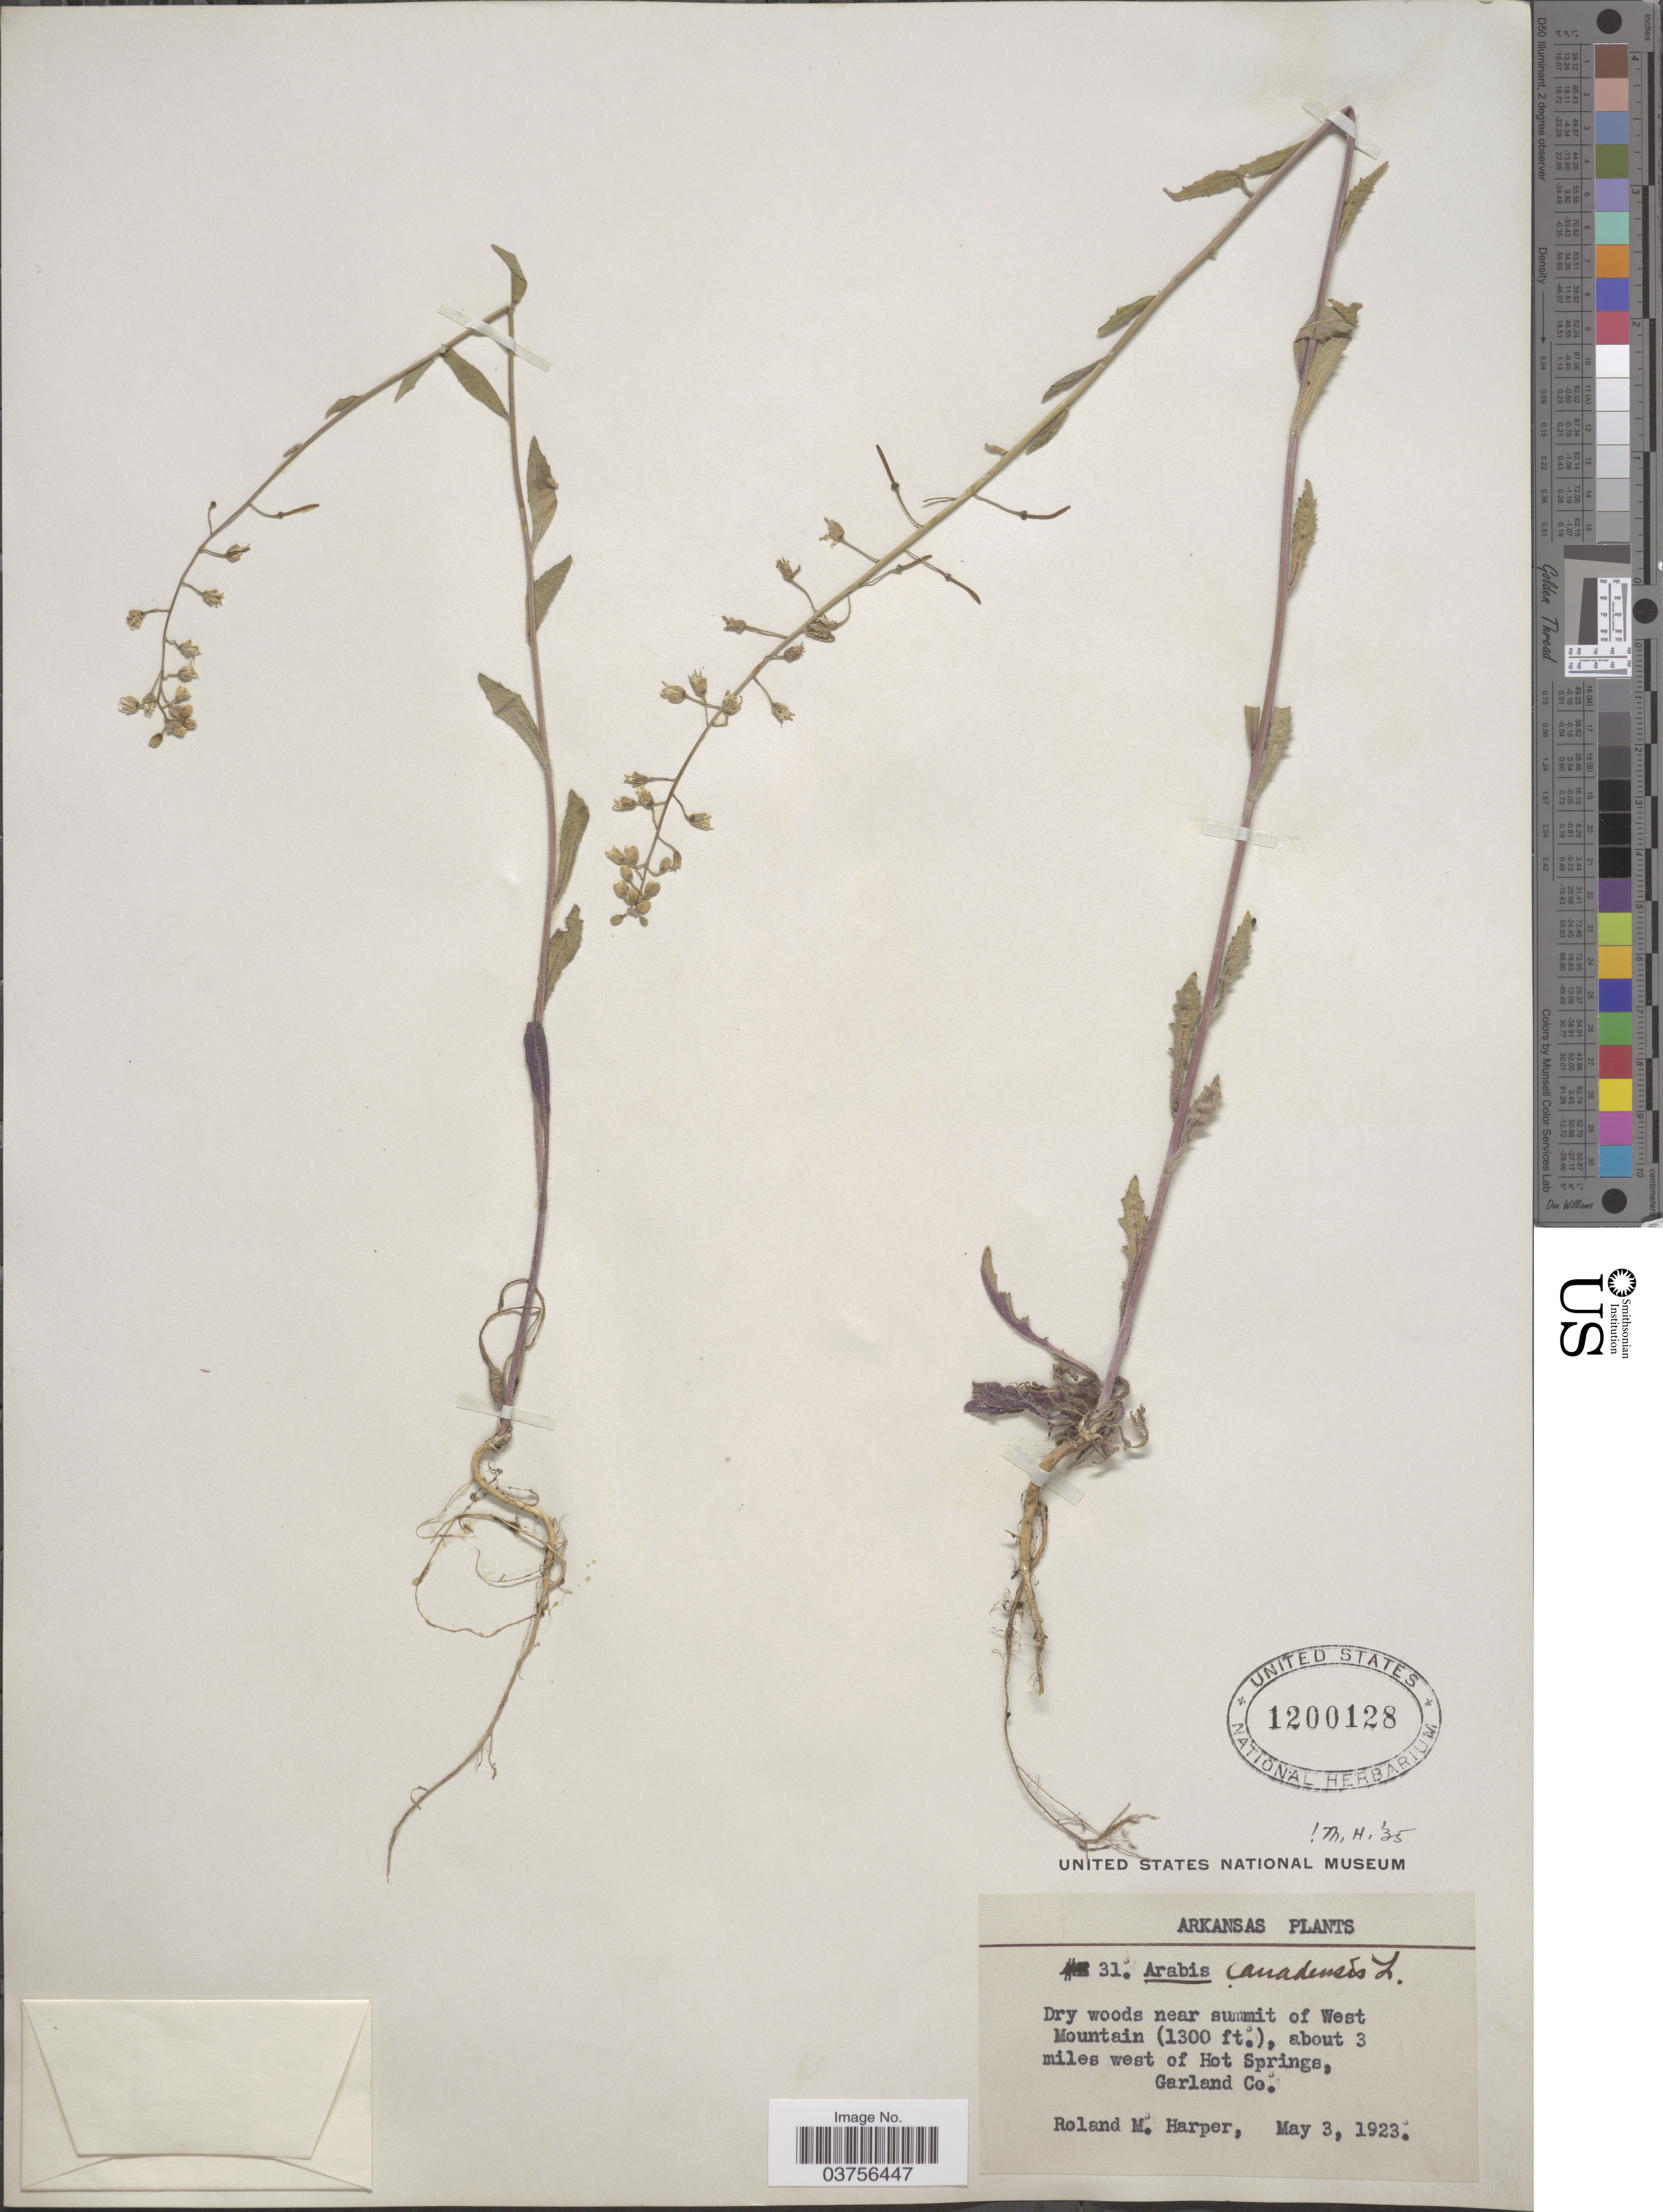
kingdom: Plantae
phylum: Tracheophyta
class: Magnoliopsida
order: Brassicales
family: Brassicaceae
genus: Arabis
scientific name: Arabis canadensis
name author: L.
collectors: R. M. Harper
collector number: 31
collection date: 1923-05-03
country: United States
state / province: Arkansas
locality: Dry woods near summit of West Mountain, about 3 miles west of Hot Springs, Garland Co.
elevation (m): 396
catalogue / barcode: US 1200128